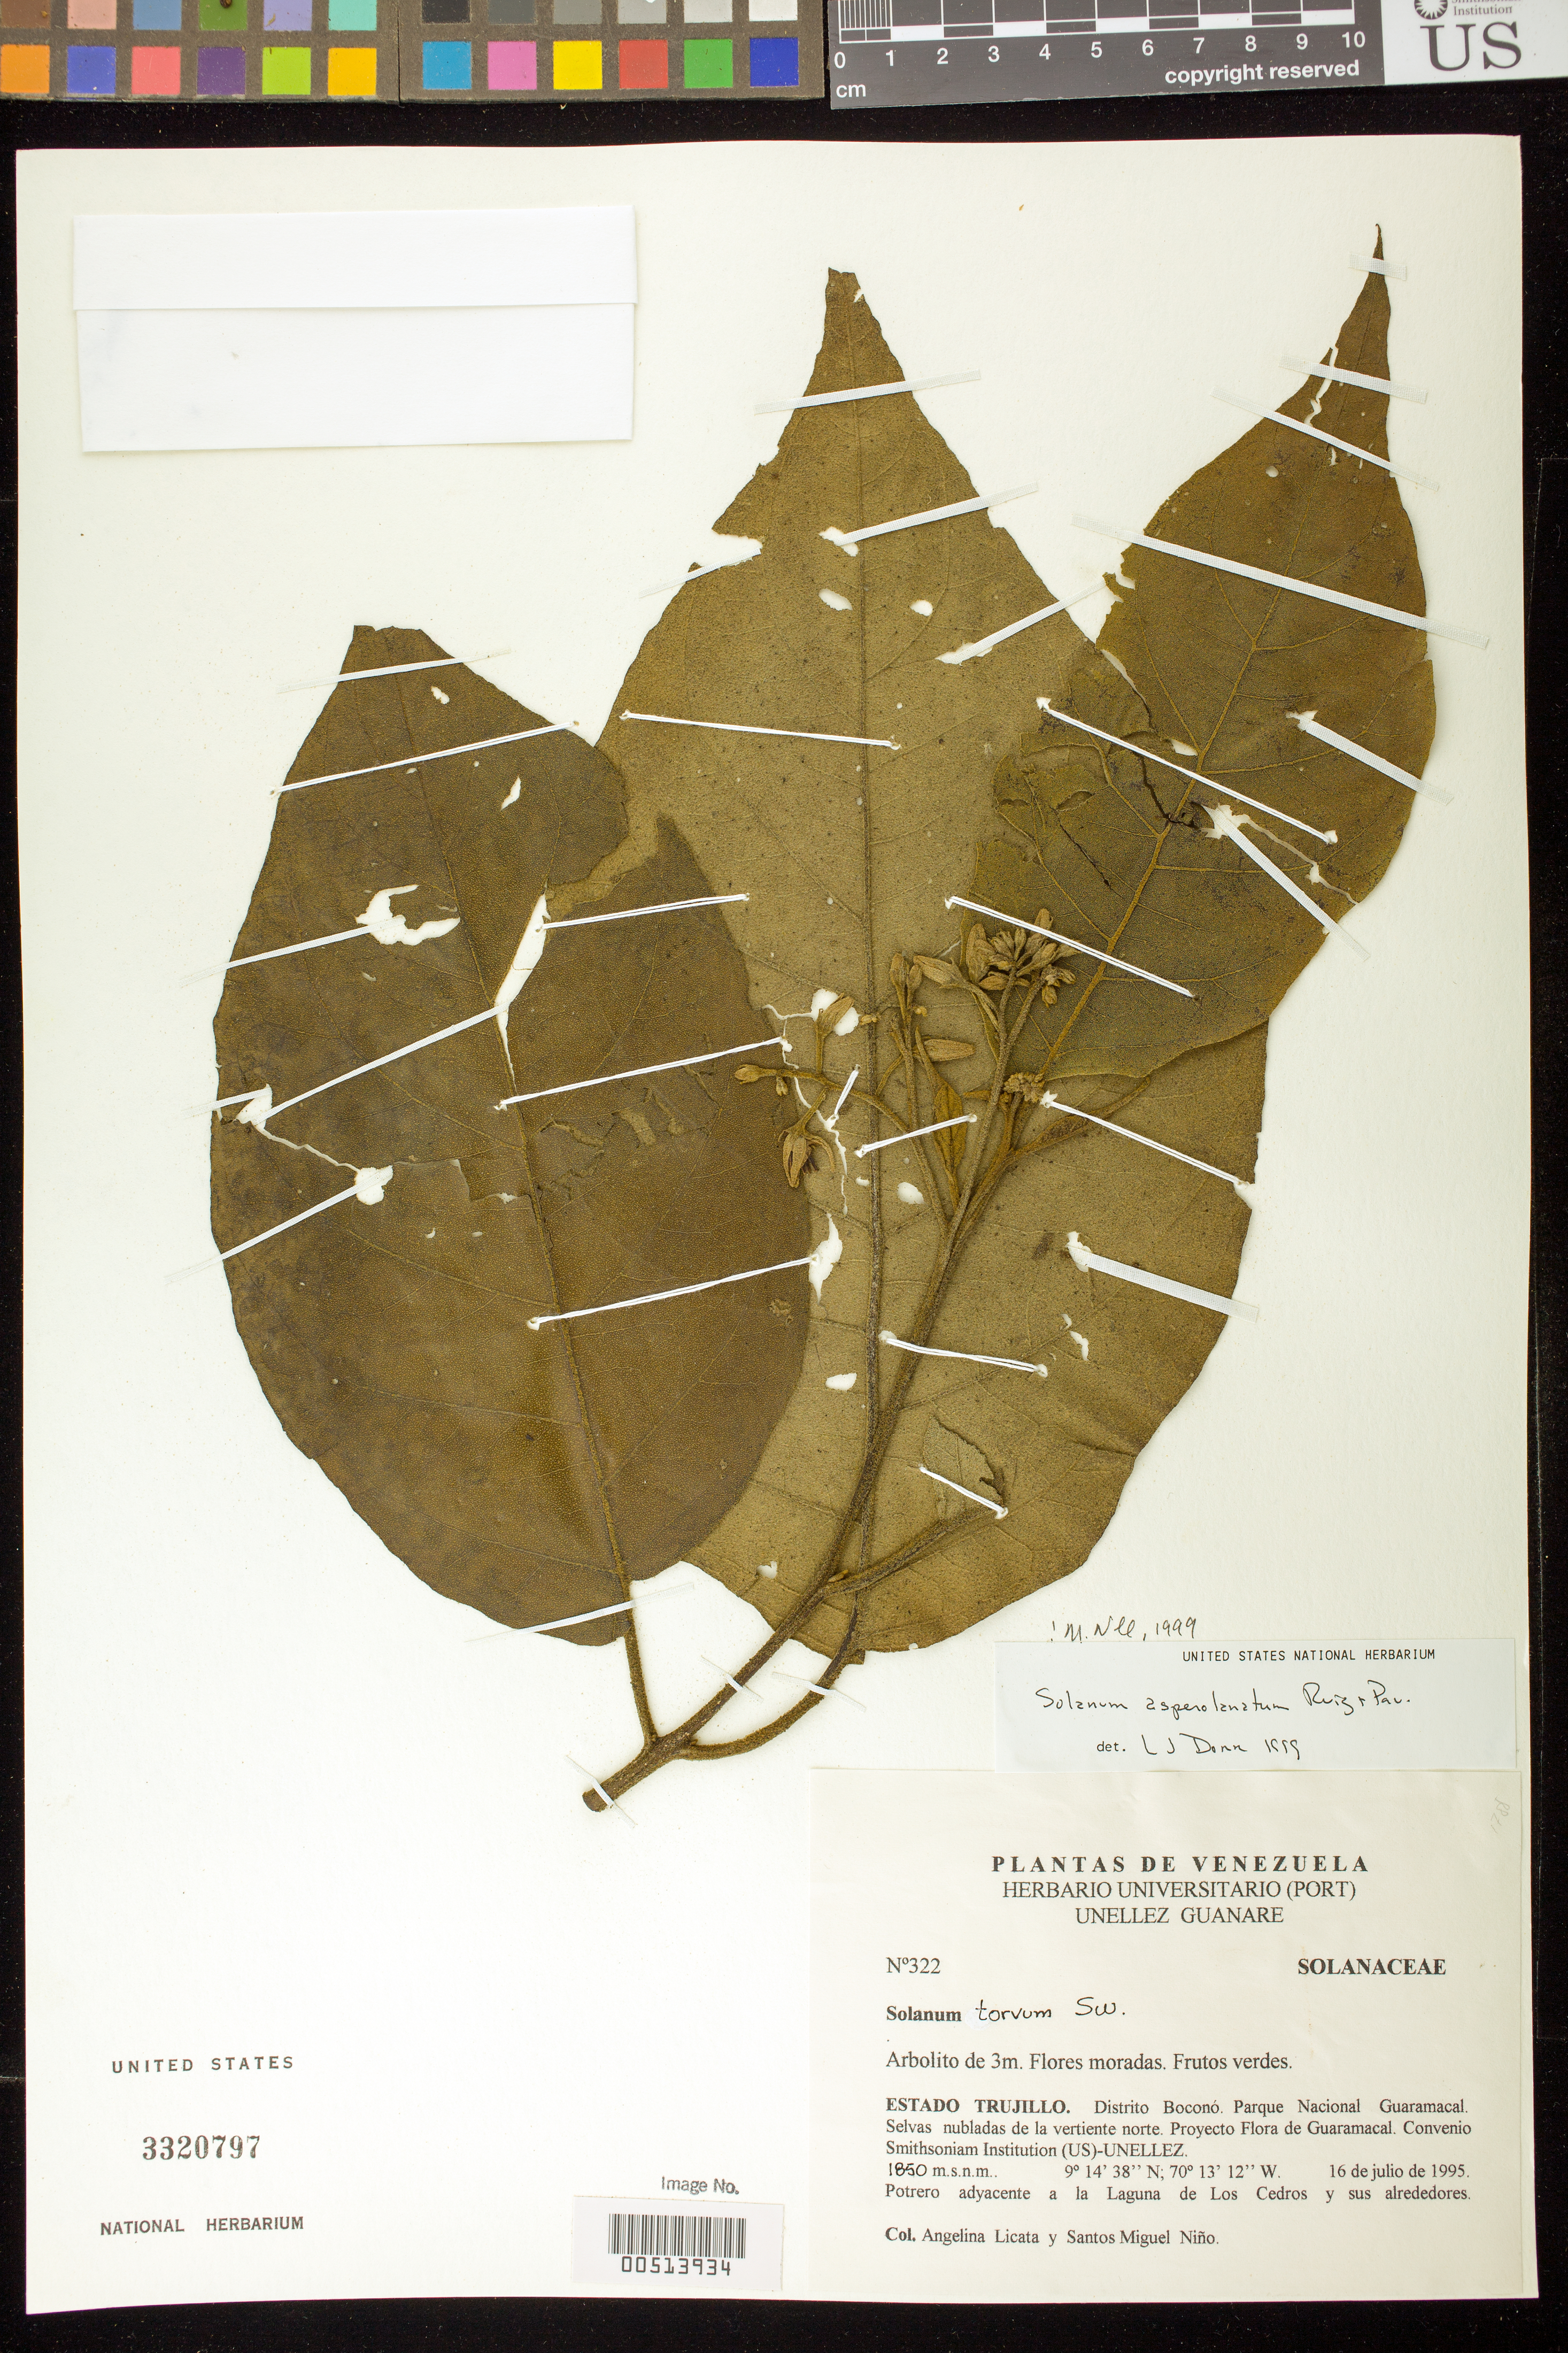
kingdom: Plantae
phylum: Tracheophyta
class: Magnoliopsida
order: Solanales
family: Solanaceae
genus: Solanum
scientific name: Solanum asperolanatum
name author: Ruiz & Pav.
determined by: Dorr, L. J., (BOT), Smithsonian Institution - National Museum of Natural History (UNITED STATES)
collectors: A. Licata & S. M. Niño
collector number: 322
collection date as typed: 16 Jul 1995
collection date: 1995-07-16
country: Venezuela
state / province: Trujillo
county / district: Boconó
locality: Parque Nacional Guaramacal, potrero adyacente a la Laguna de Los Cedros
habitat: Selva nubladas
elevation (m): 1850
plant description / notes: PORT, US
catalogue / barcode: US 3320797